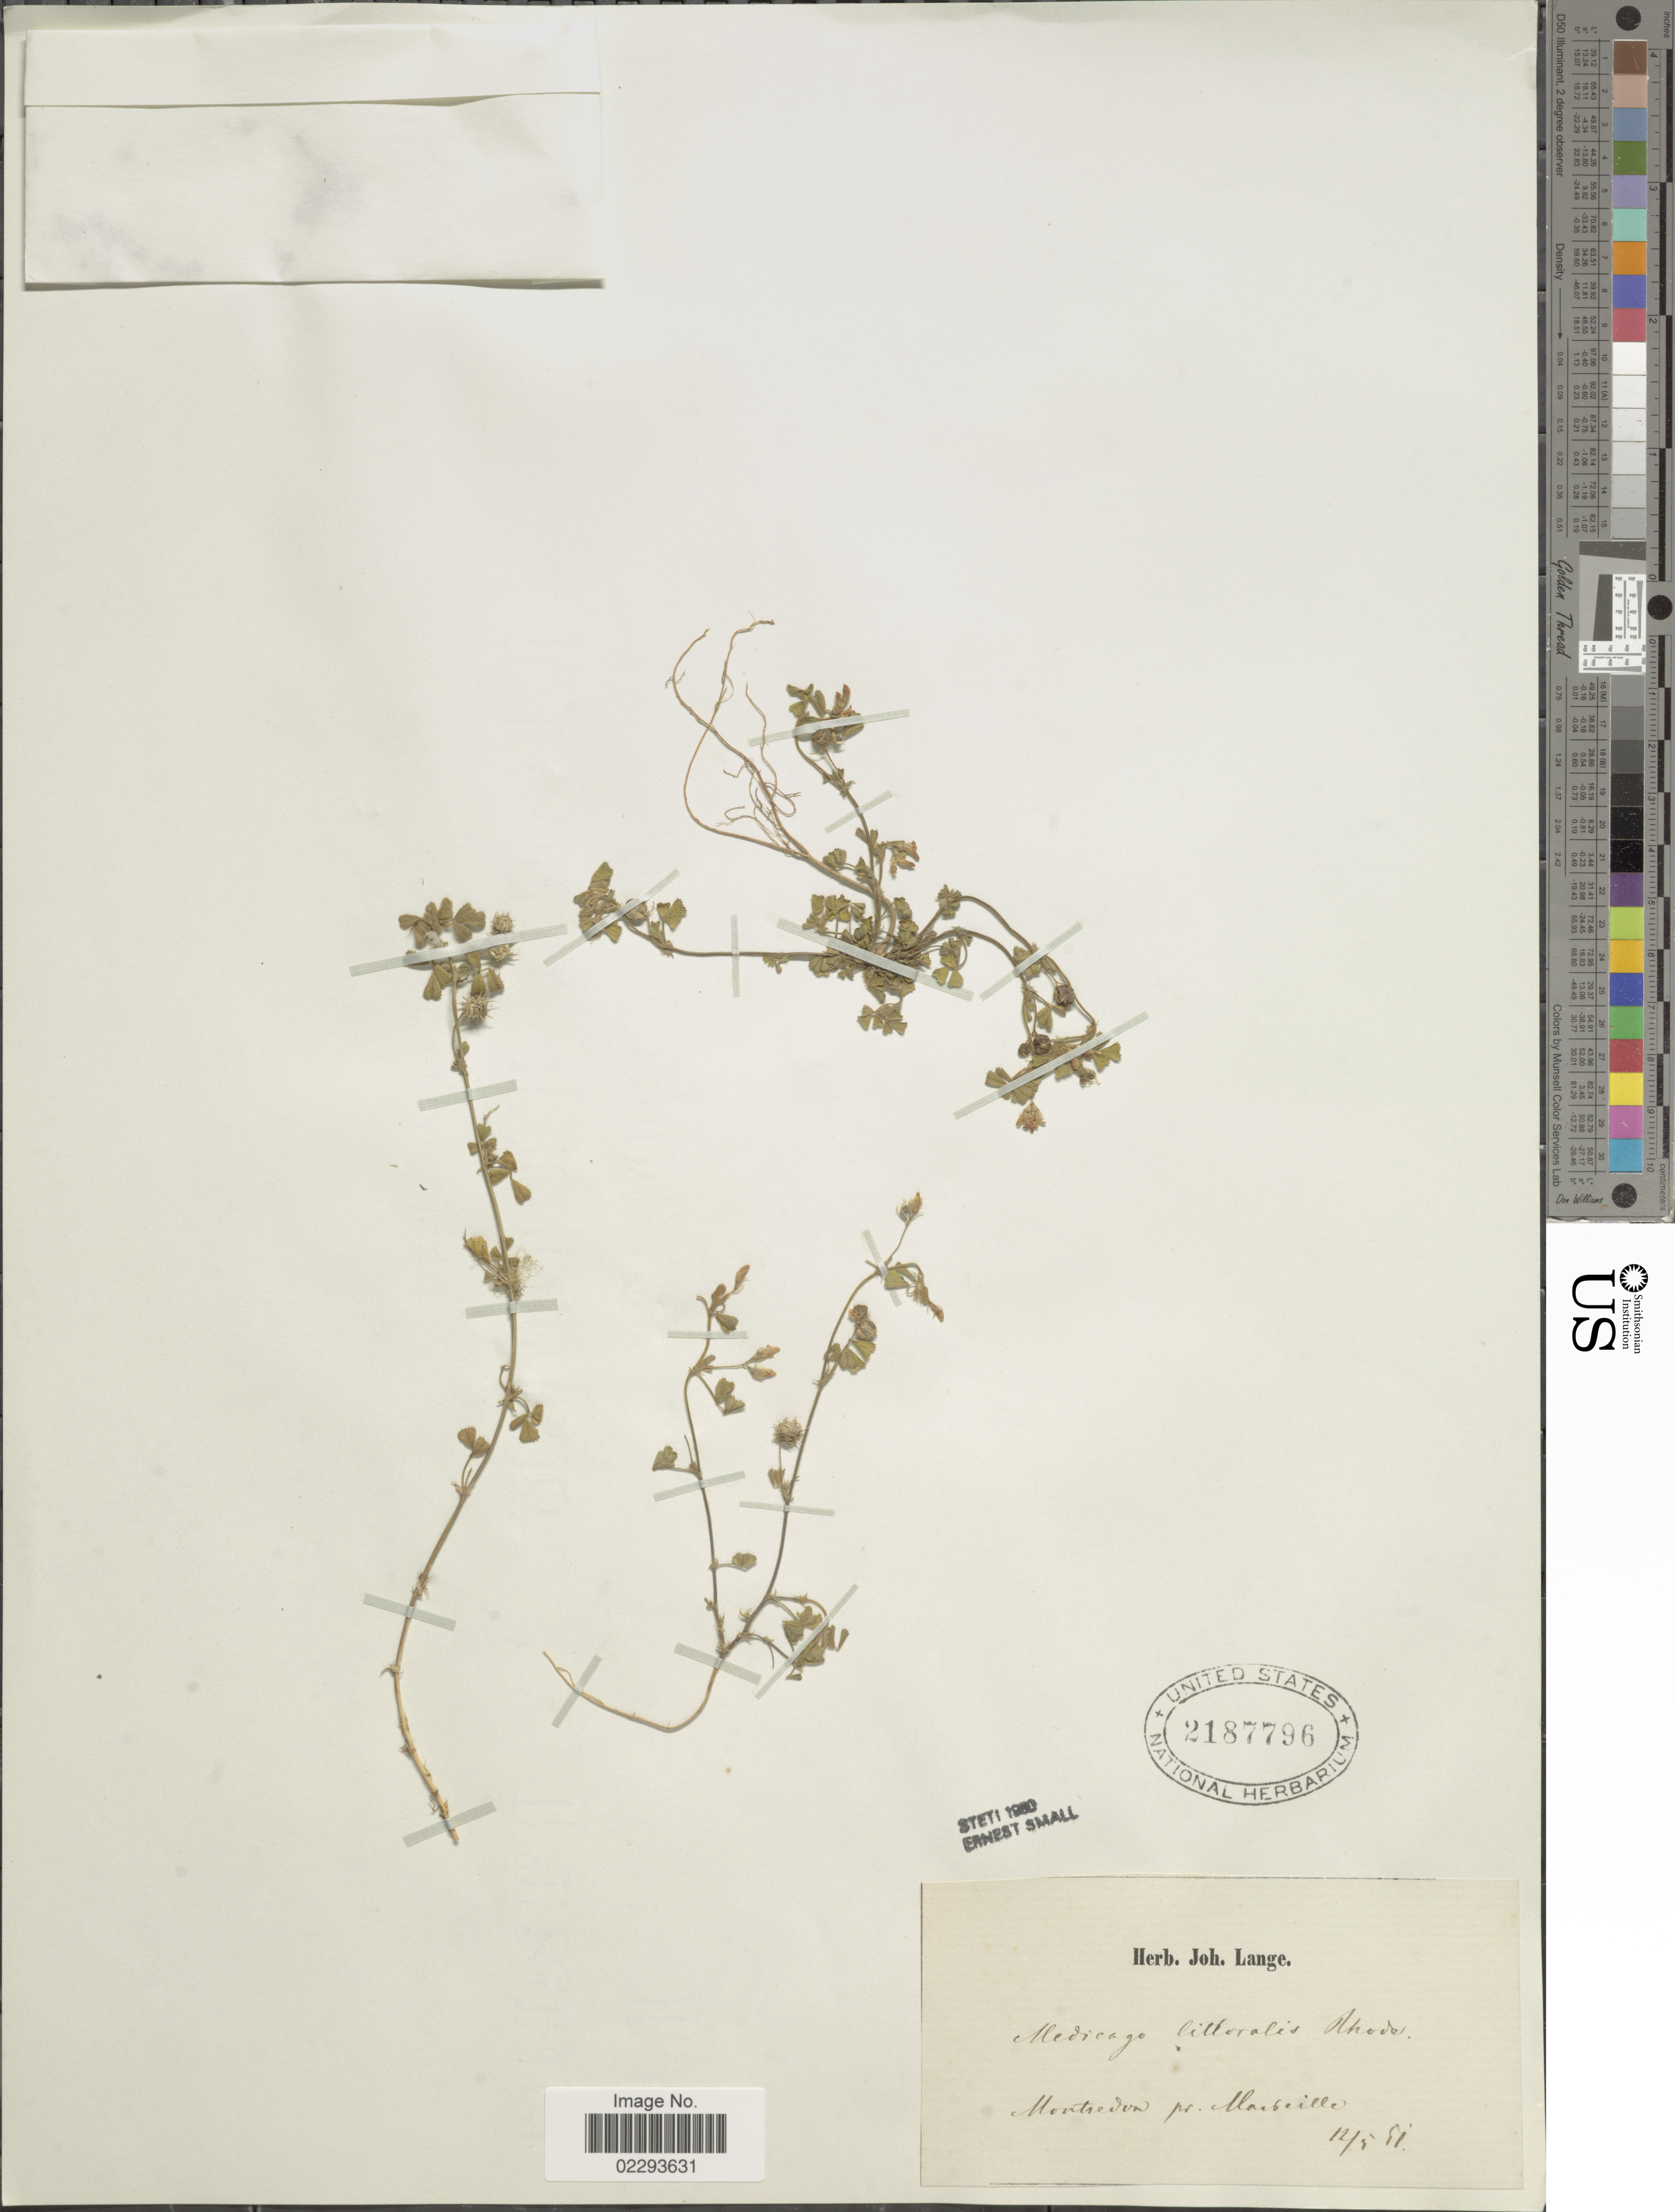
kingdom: Plantae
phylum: Tracheophyta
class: Magnoliopsida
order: Fabales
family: Fabaceae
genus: Medicago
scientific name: Medicago littoralis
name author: Loisel.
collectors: ex herb. Joh. Lange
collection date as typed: Transcribed d/m/y: 12/5/51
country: France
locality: Montrdon pr. Marseille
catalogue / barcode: US 2187796